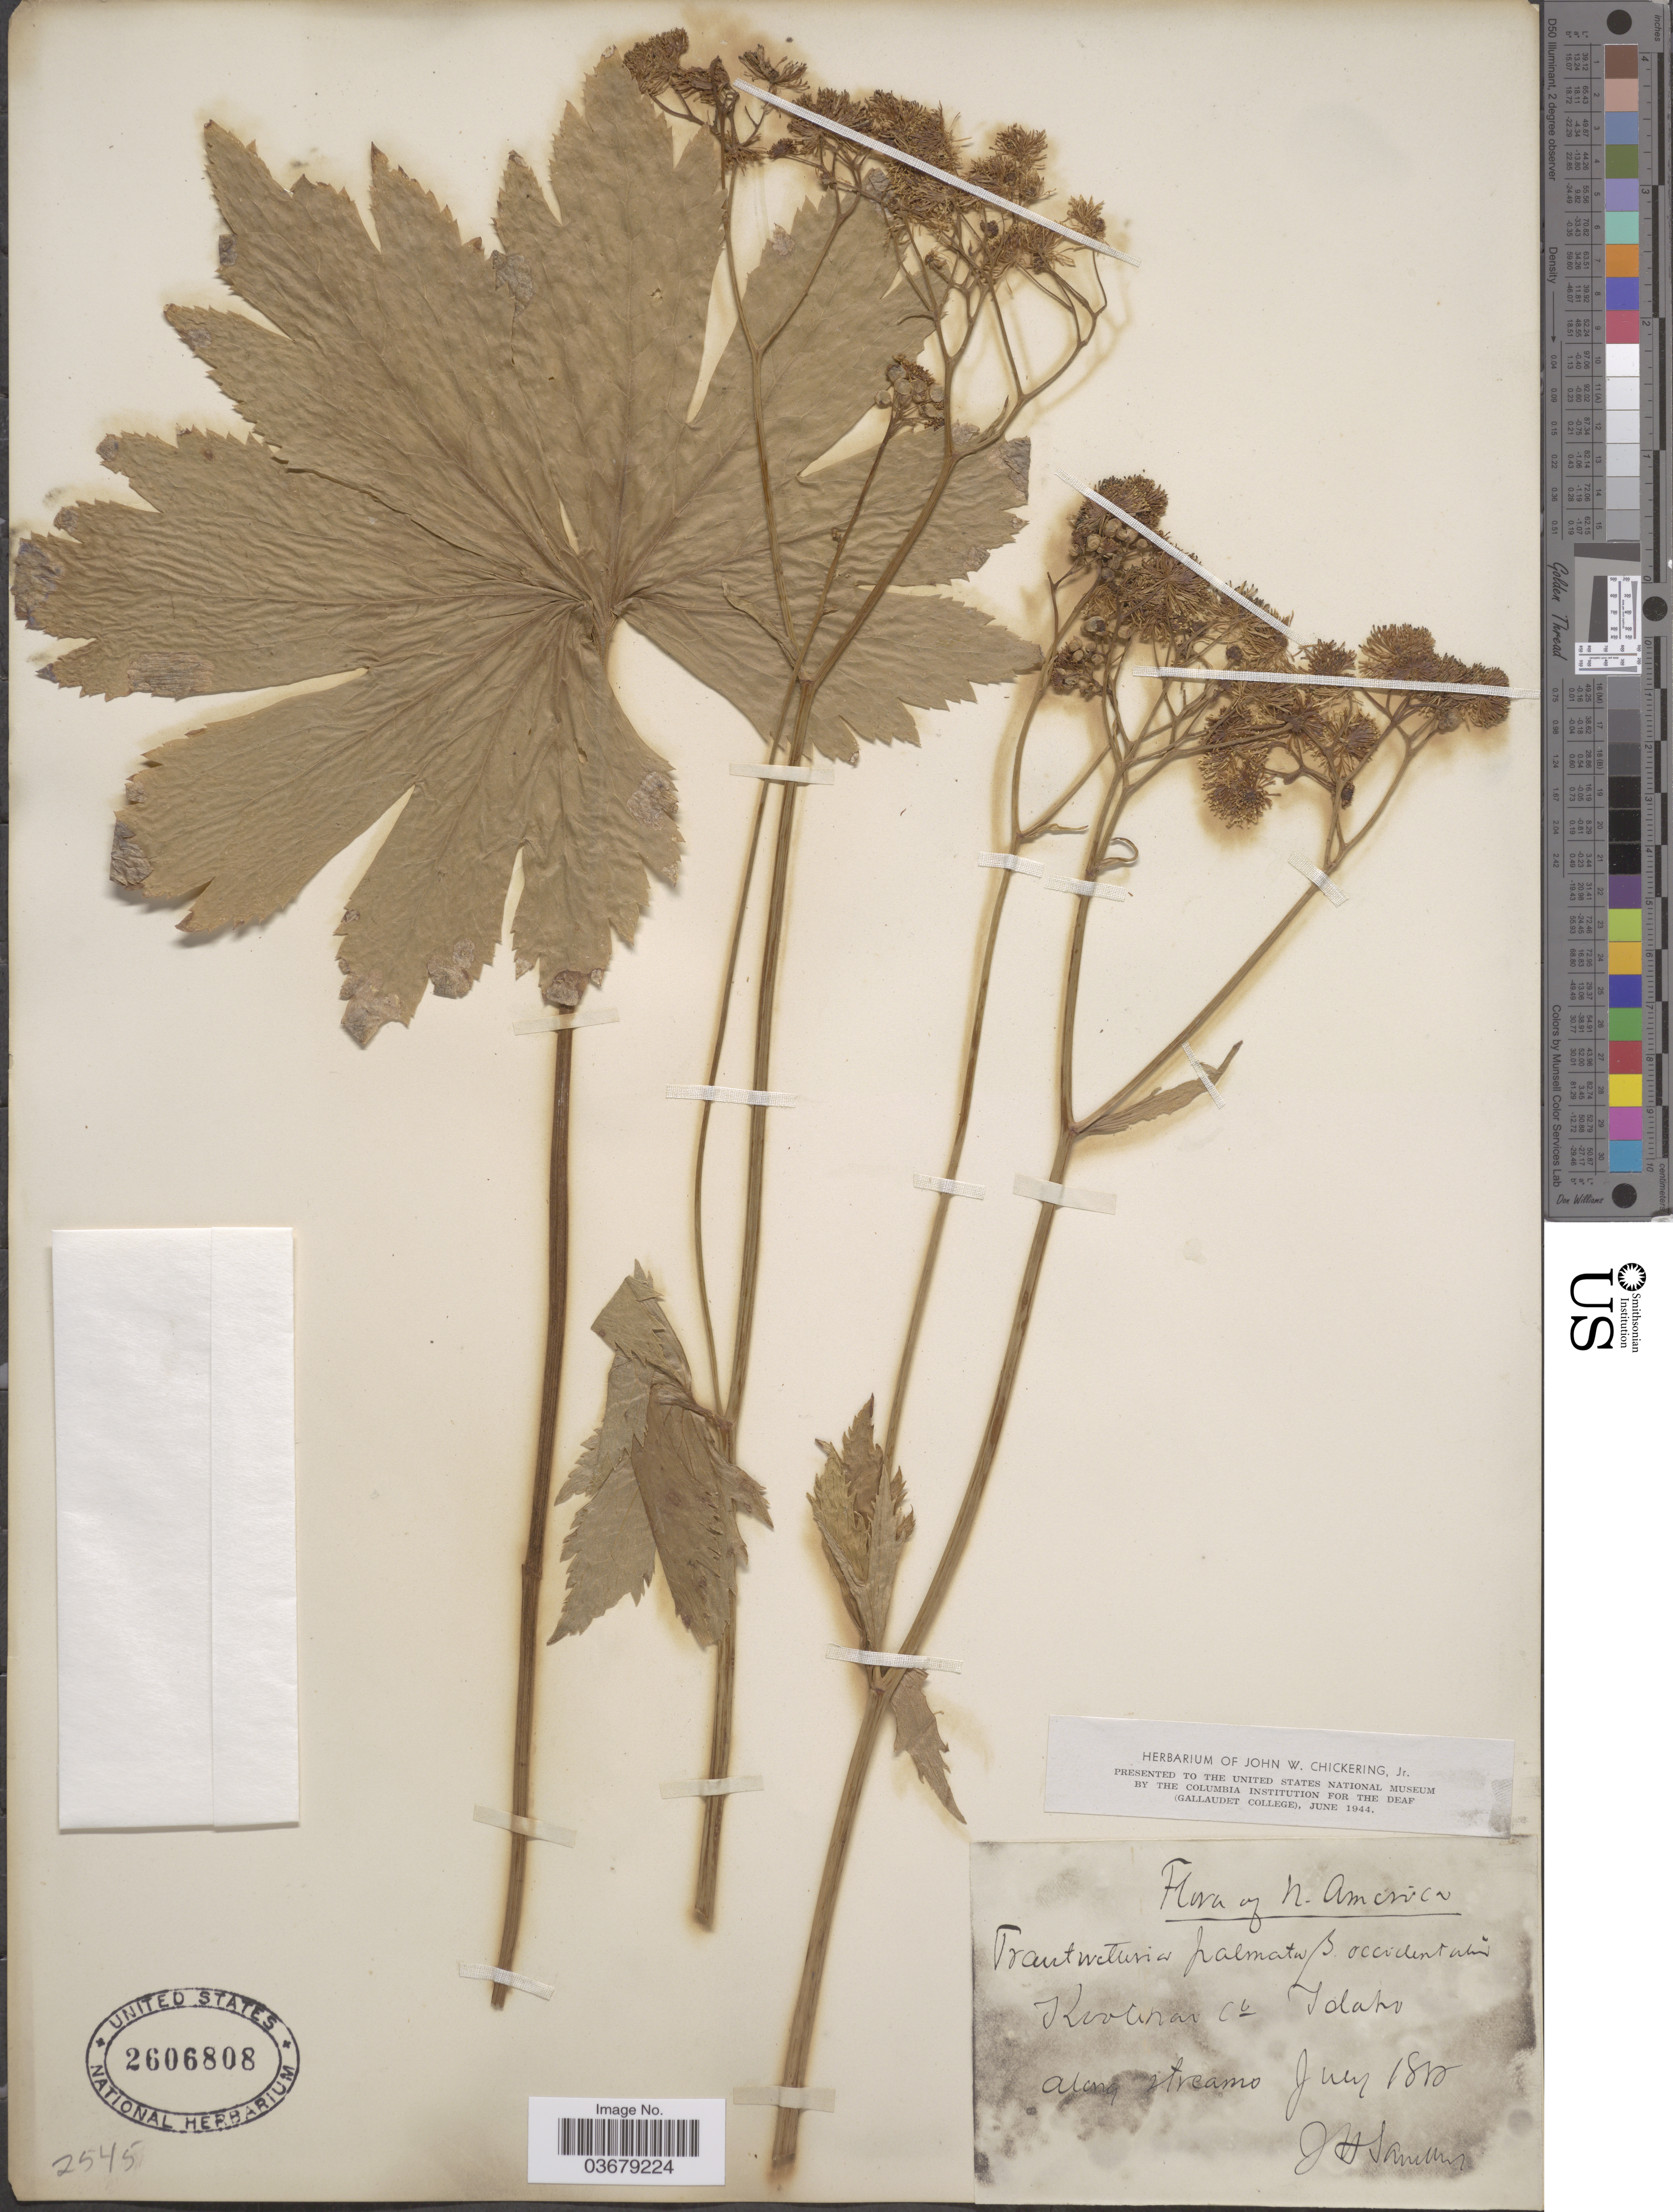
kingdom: Plantae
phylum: Tracheophyta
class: Magnoliopsida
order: Ranunculales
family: Ranunculaceae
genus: Trautvetteria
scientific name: Trautvetteria caroliniensis var. grandis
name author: (Water) Vail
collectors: J. H. Sandberg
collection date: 1880-07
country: United States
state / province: Idaho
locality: Kootenai Co.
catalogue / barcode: US 2606808